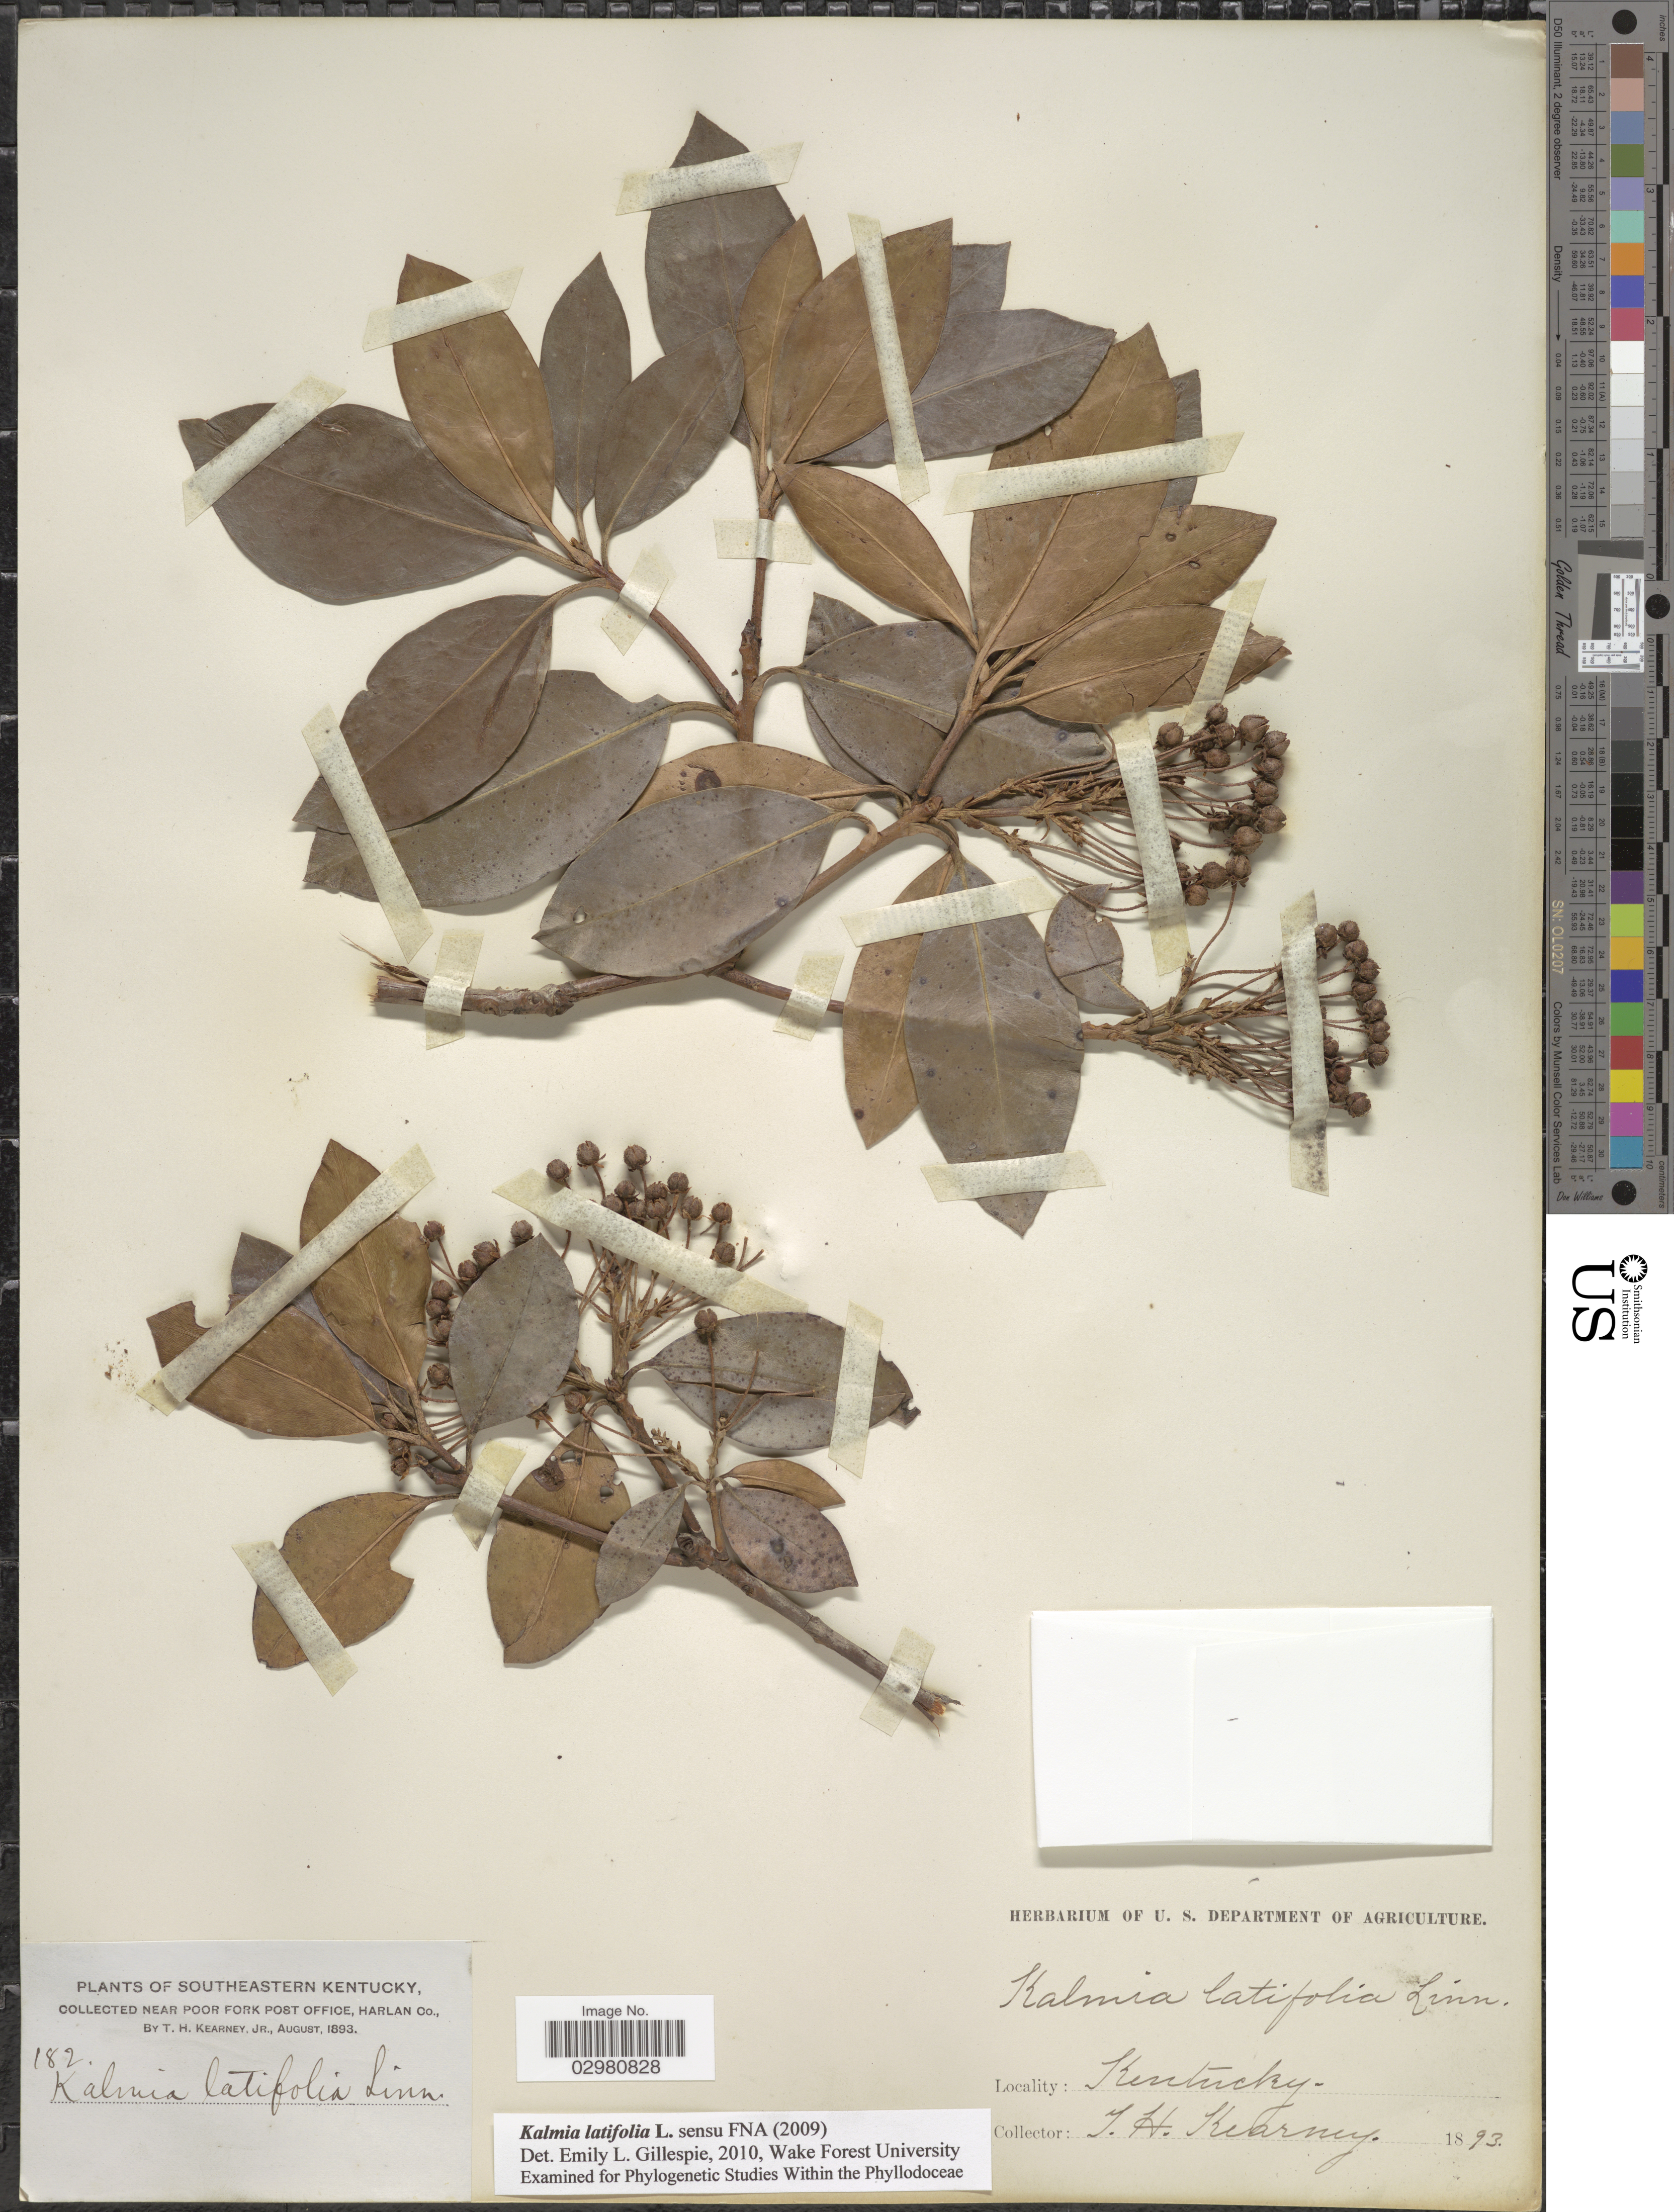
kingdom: Plantae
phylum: Tracheophyta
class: Magnoliopsida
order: Ericales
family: Ericaceae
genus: Kalmia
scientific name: Kalmia latifolia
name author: L.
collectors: T. H. Kearney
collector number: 182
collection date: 1893-08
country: United States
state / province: Kentucky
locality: Southeastern Kentucky. Near Poor Fork Post Office, Harlan Co.